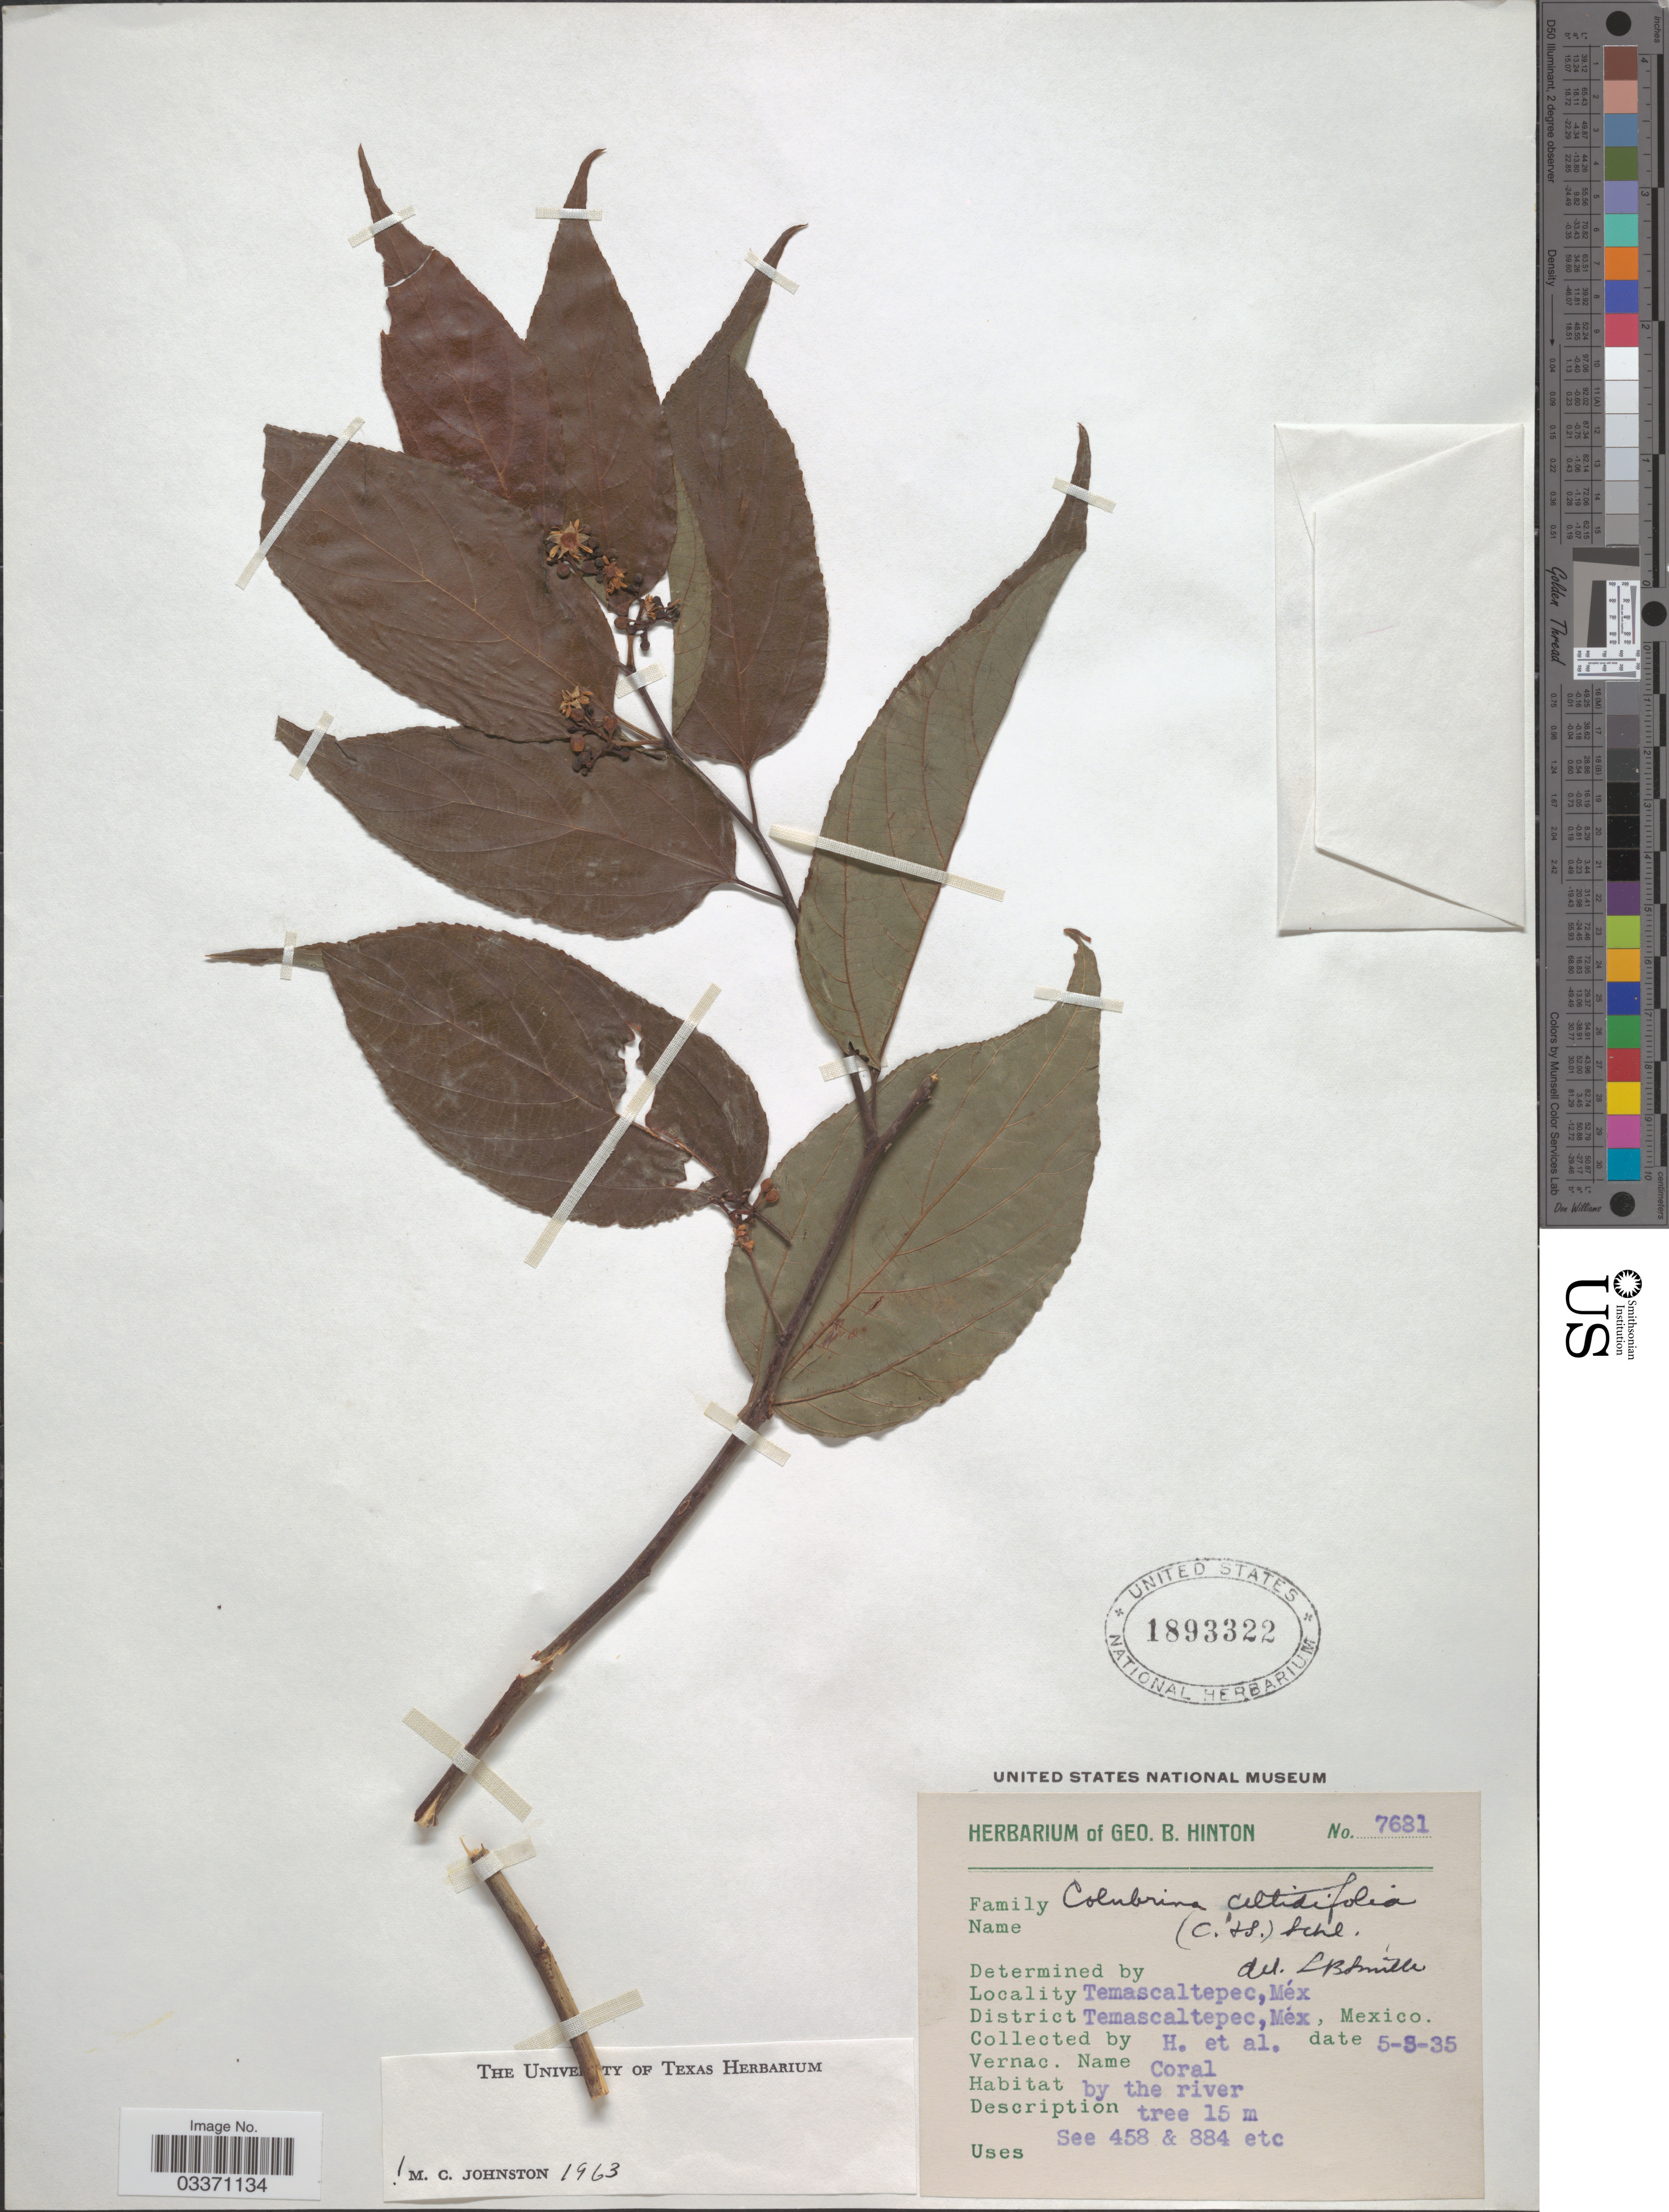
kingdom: Plantae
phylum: Tracheophyta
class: Magnoliopsida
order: Rosales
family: Rhamnaceae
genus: Colubrina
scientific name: Colubrina celtidifolia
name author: (Schltdl. & Cham.) Schltdl.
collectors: G. B. Hinton & et al.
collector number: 7681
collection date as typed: Transcribed d/m/y: 5/3/35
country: Mexico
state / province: México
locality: Temascaltepec, District Temascaltepec.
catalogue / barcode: US 1893322